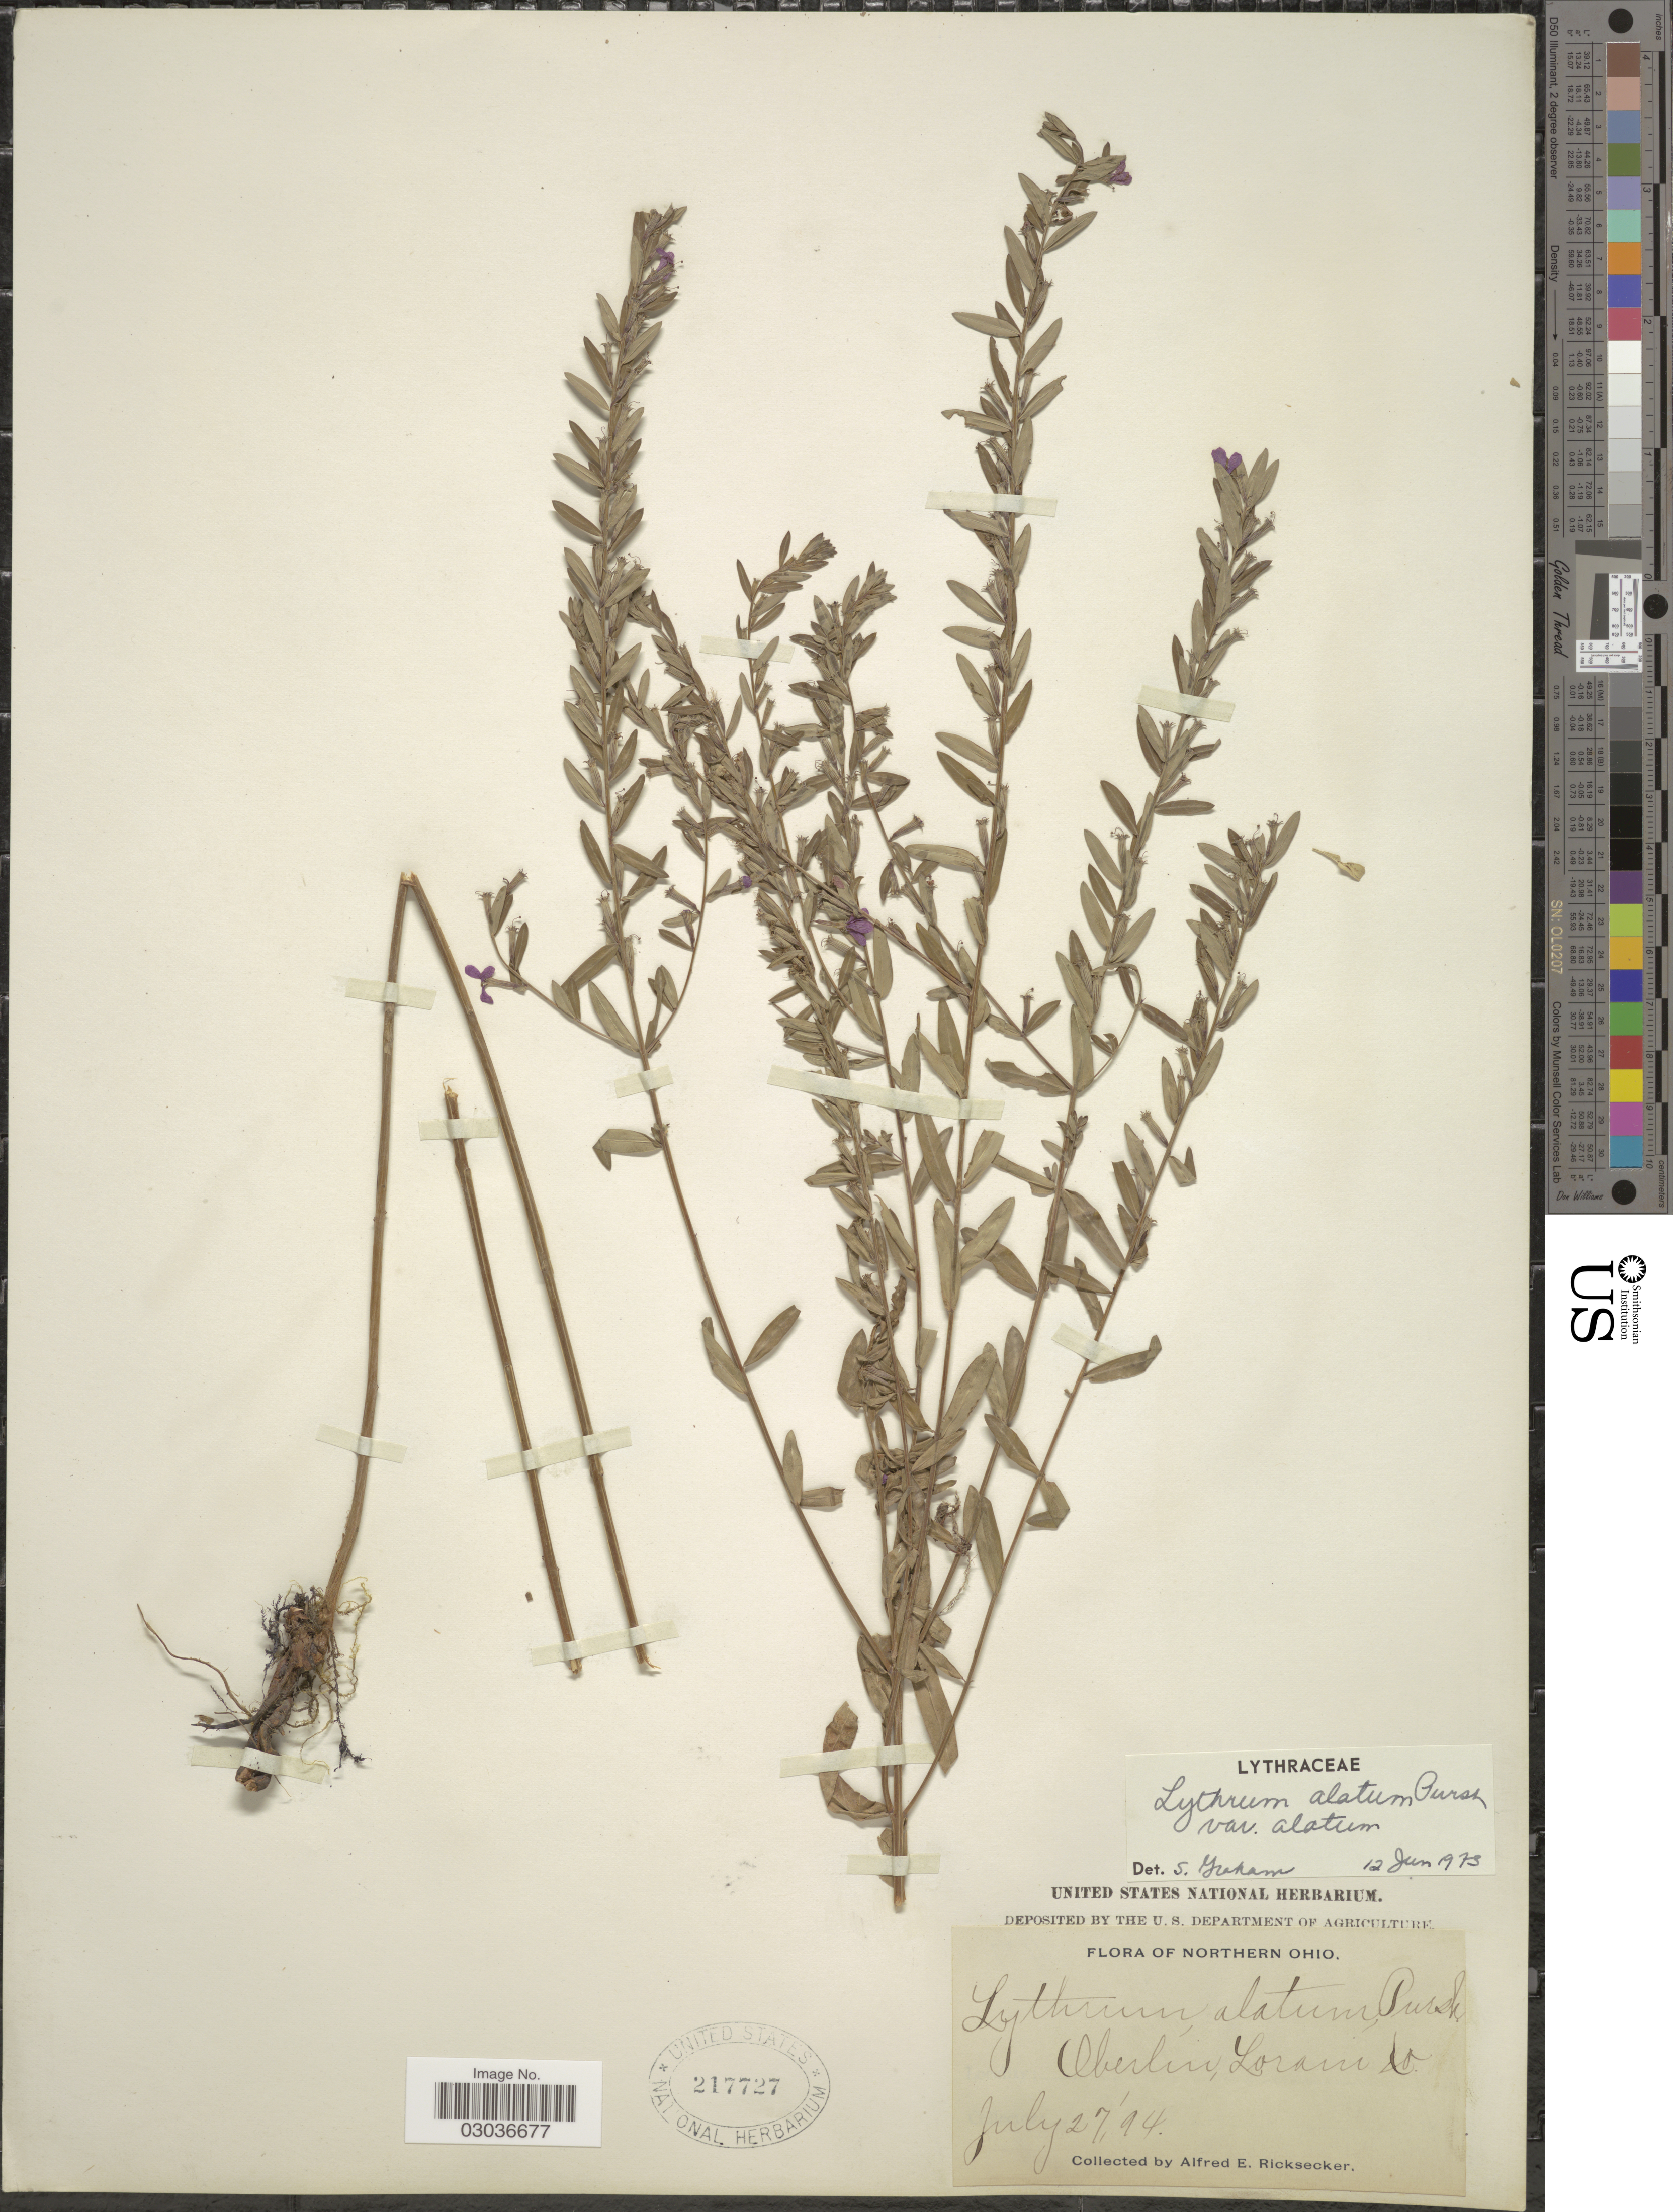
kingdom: Plantae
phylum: Tracheophyta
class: Magnoliopsida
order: Myrtales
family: Lythraceae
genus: Lythrum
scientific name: Lythrum alatum var. alatum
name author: Pursh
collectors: A. E. Ricksecker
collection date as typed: Transcribed d/m/y: 27/7/94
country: United States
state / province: Ohio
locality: Northern Ohio. Oberlin, Lorain Co.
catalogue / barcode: US 217727